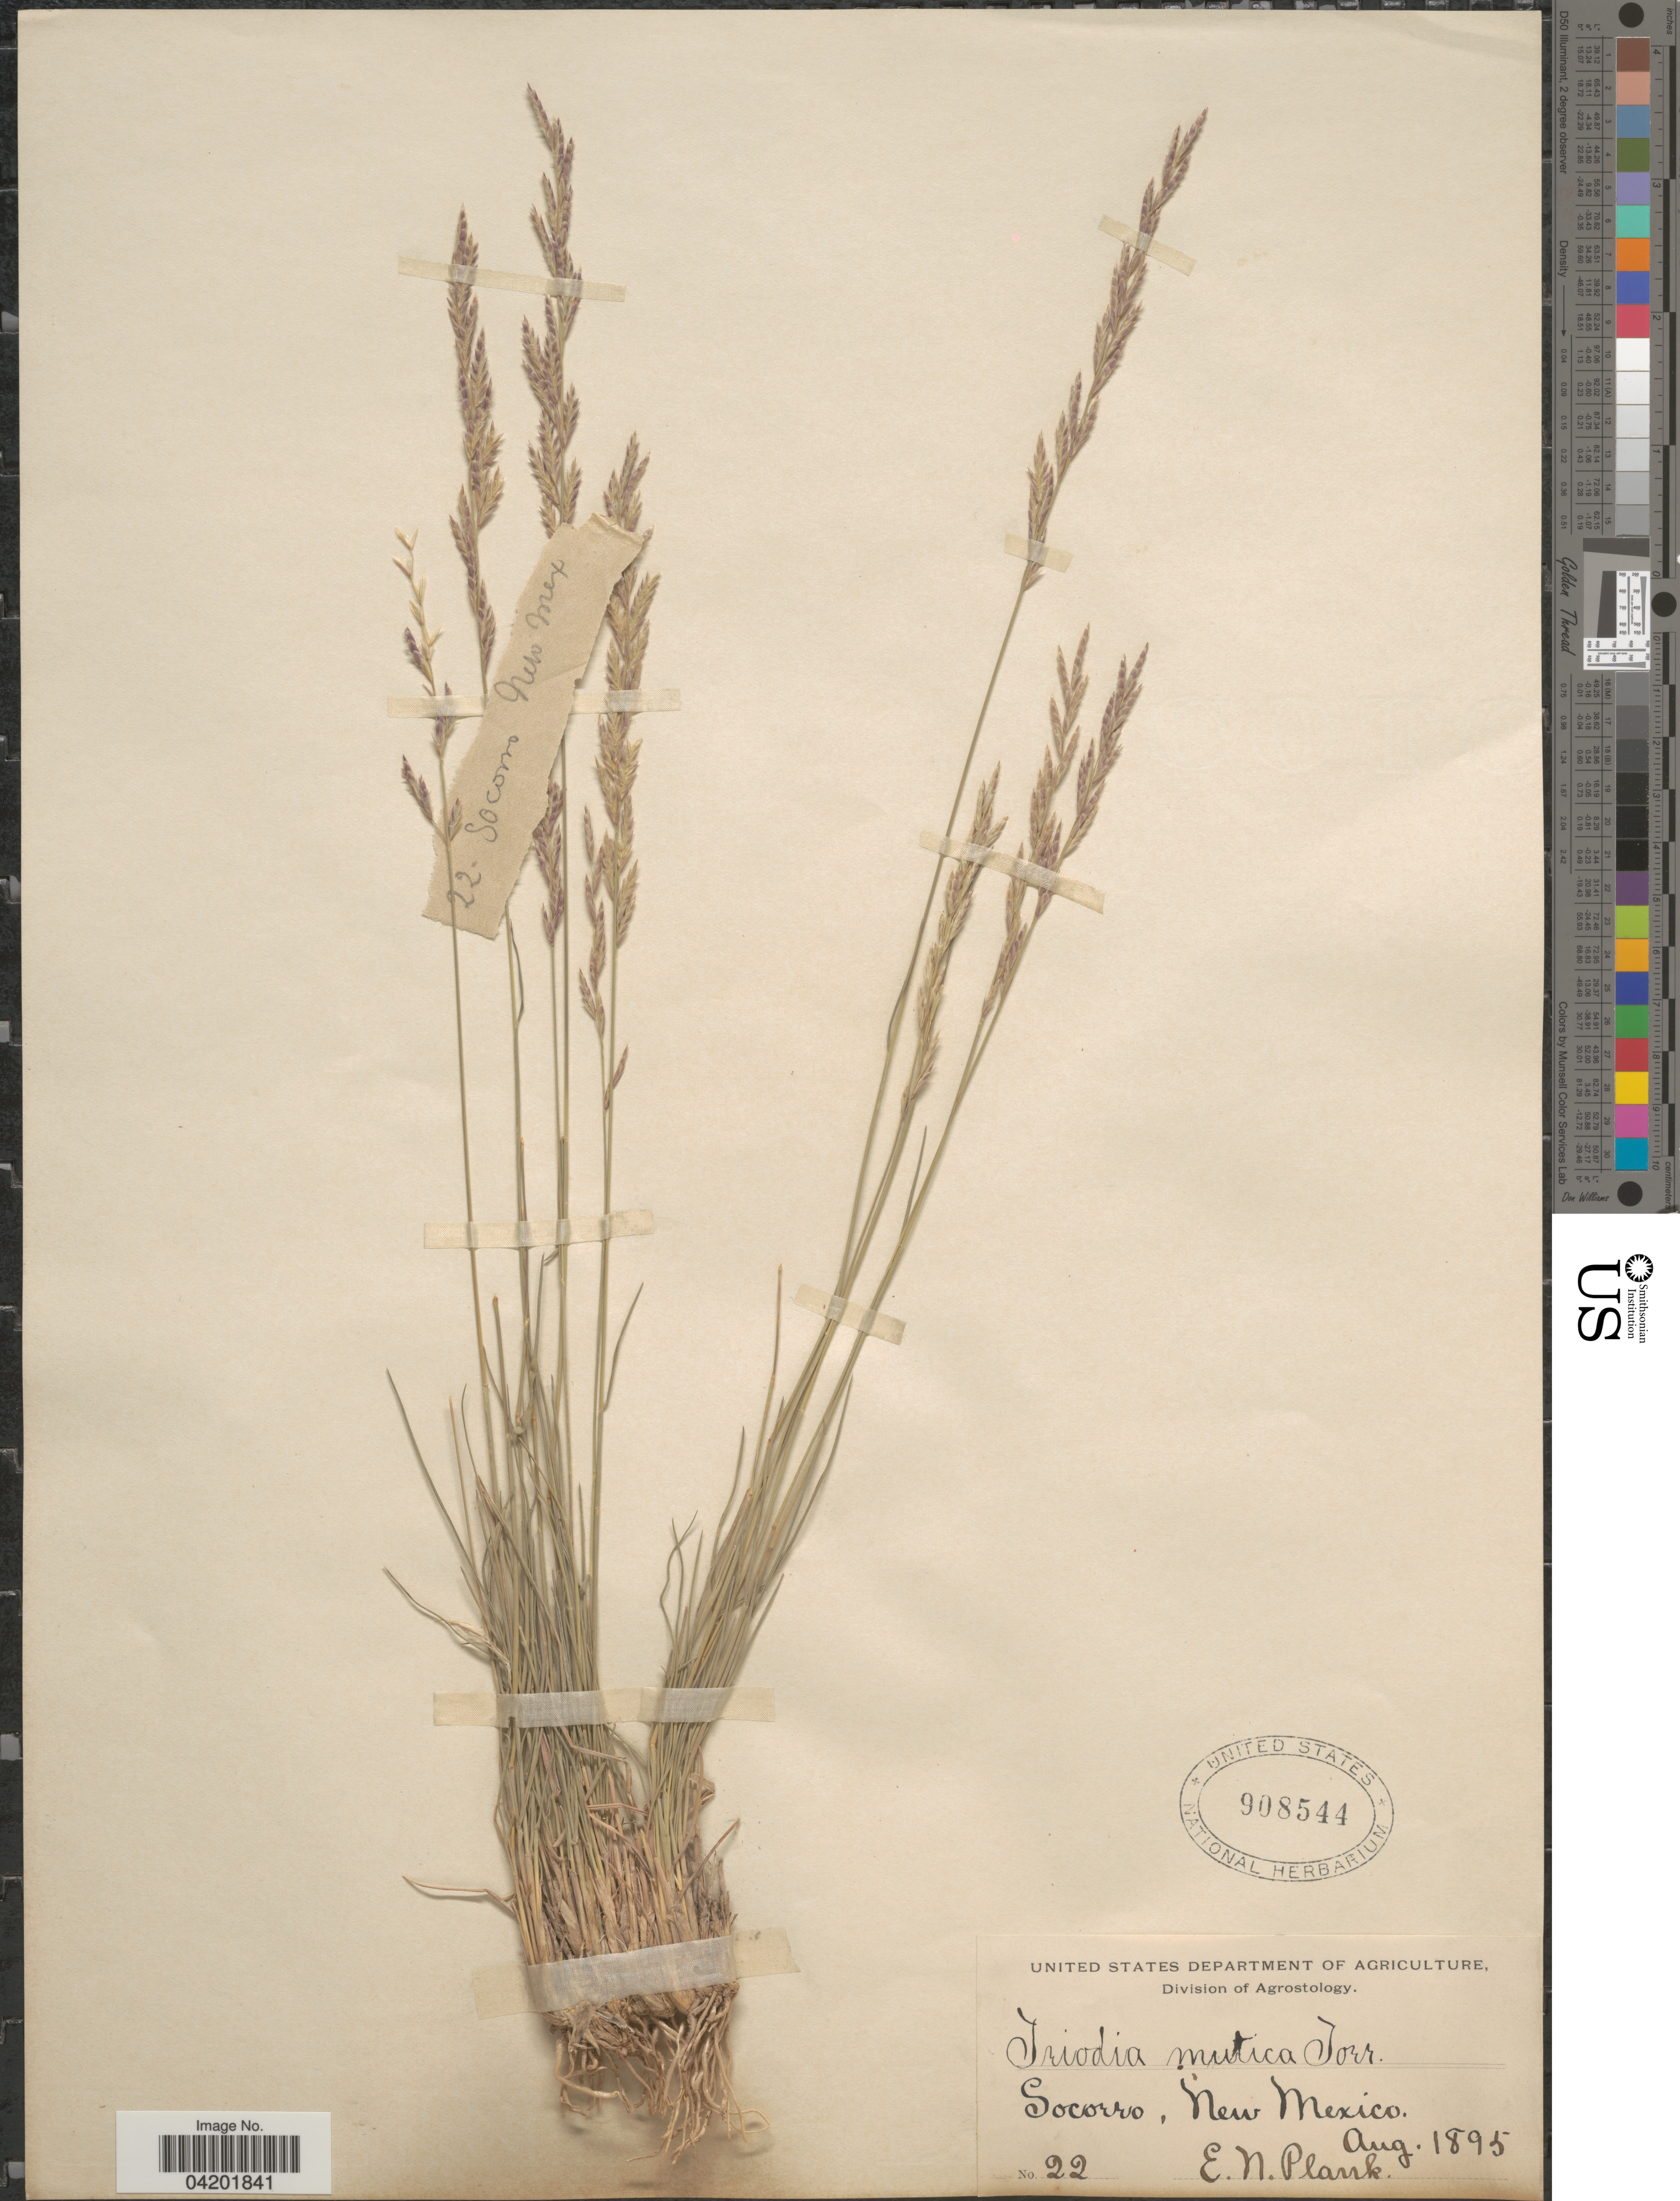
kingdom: Plantae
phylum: Tracheophyta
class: Liliopsida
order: Poales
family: Poaceae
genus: Tridentopsis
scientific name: Tridentopsis mutica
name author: (Torr.) P.M. Peterson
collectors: E. Plank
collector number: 22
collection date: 1895-08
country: United States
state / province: New Mexico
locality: Socorro.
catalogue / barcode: US 908544